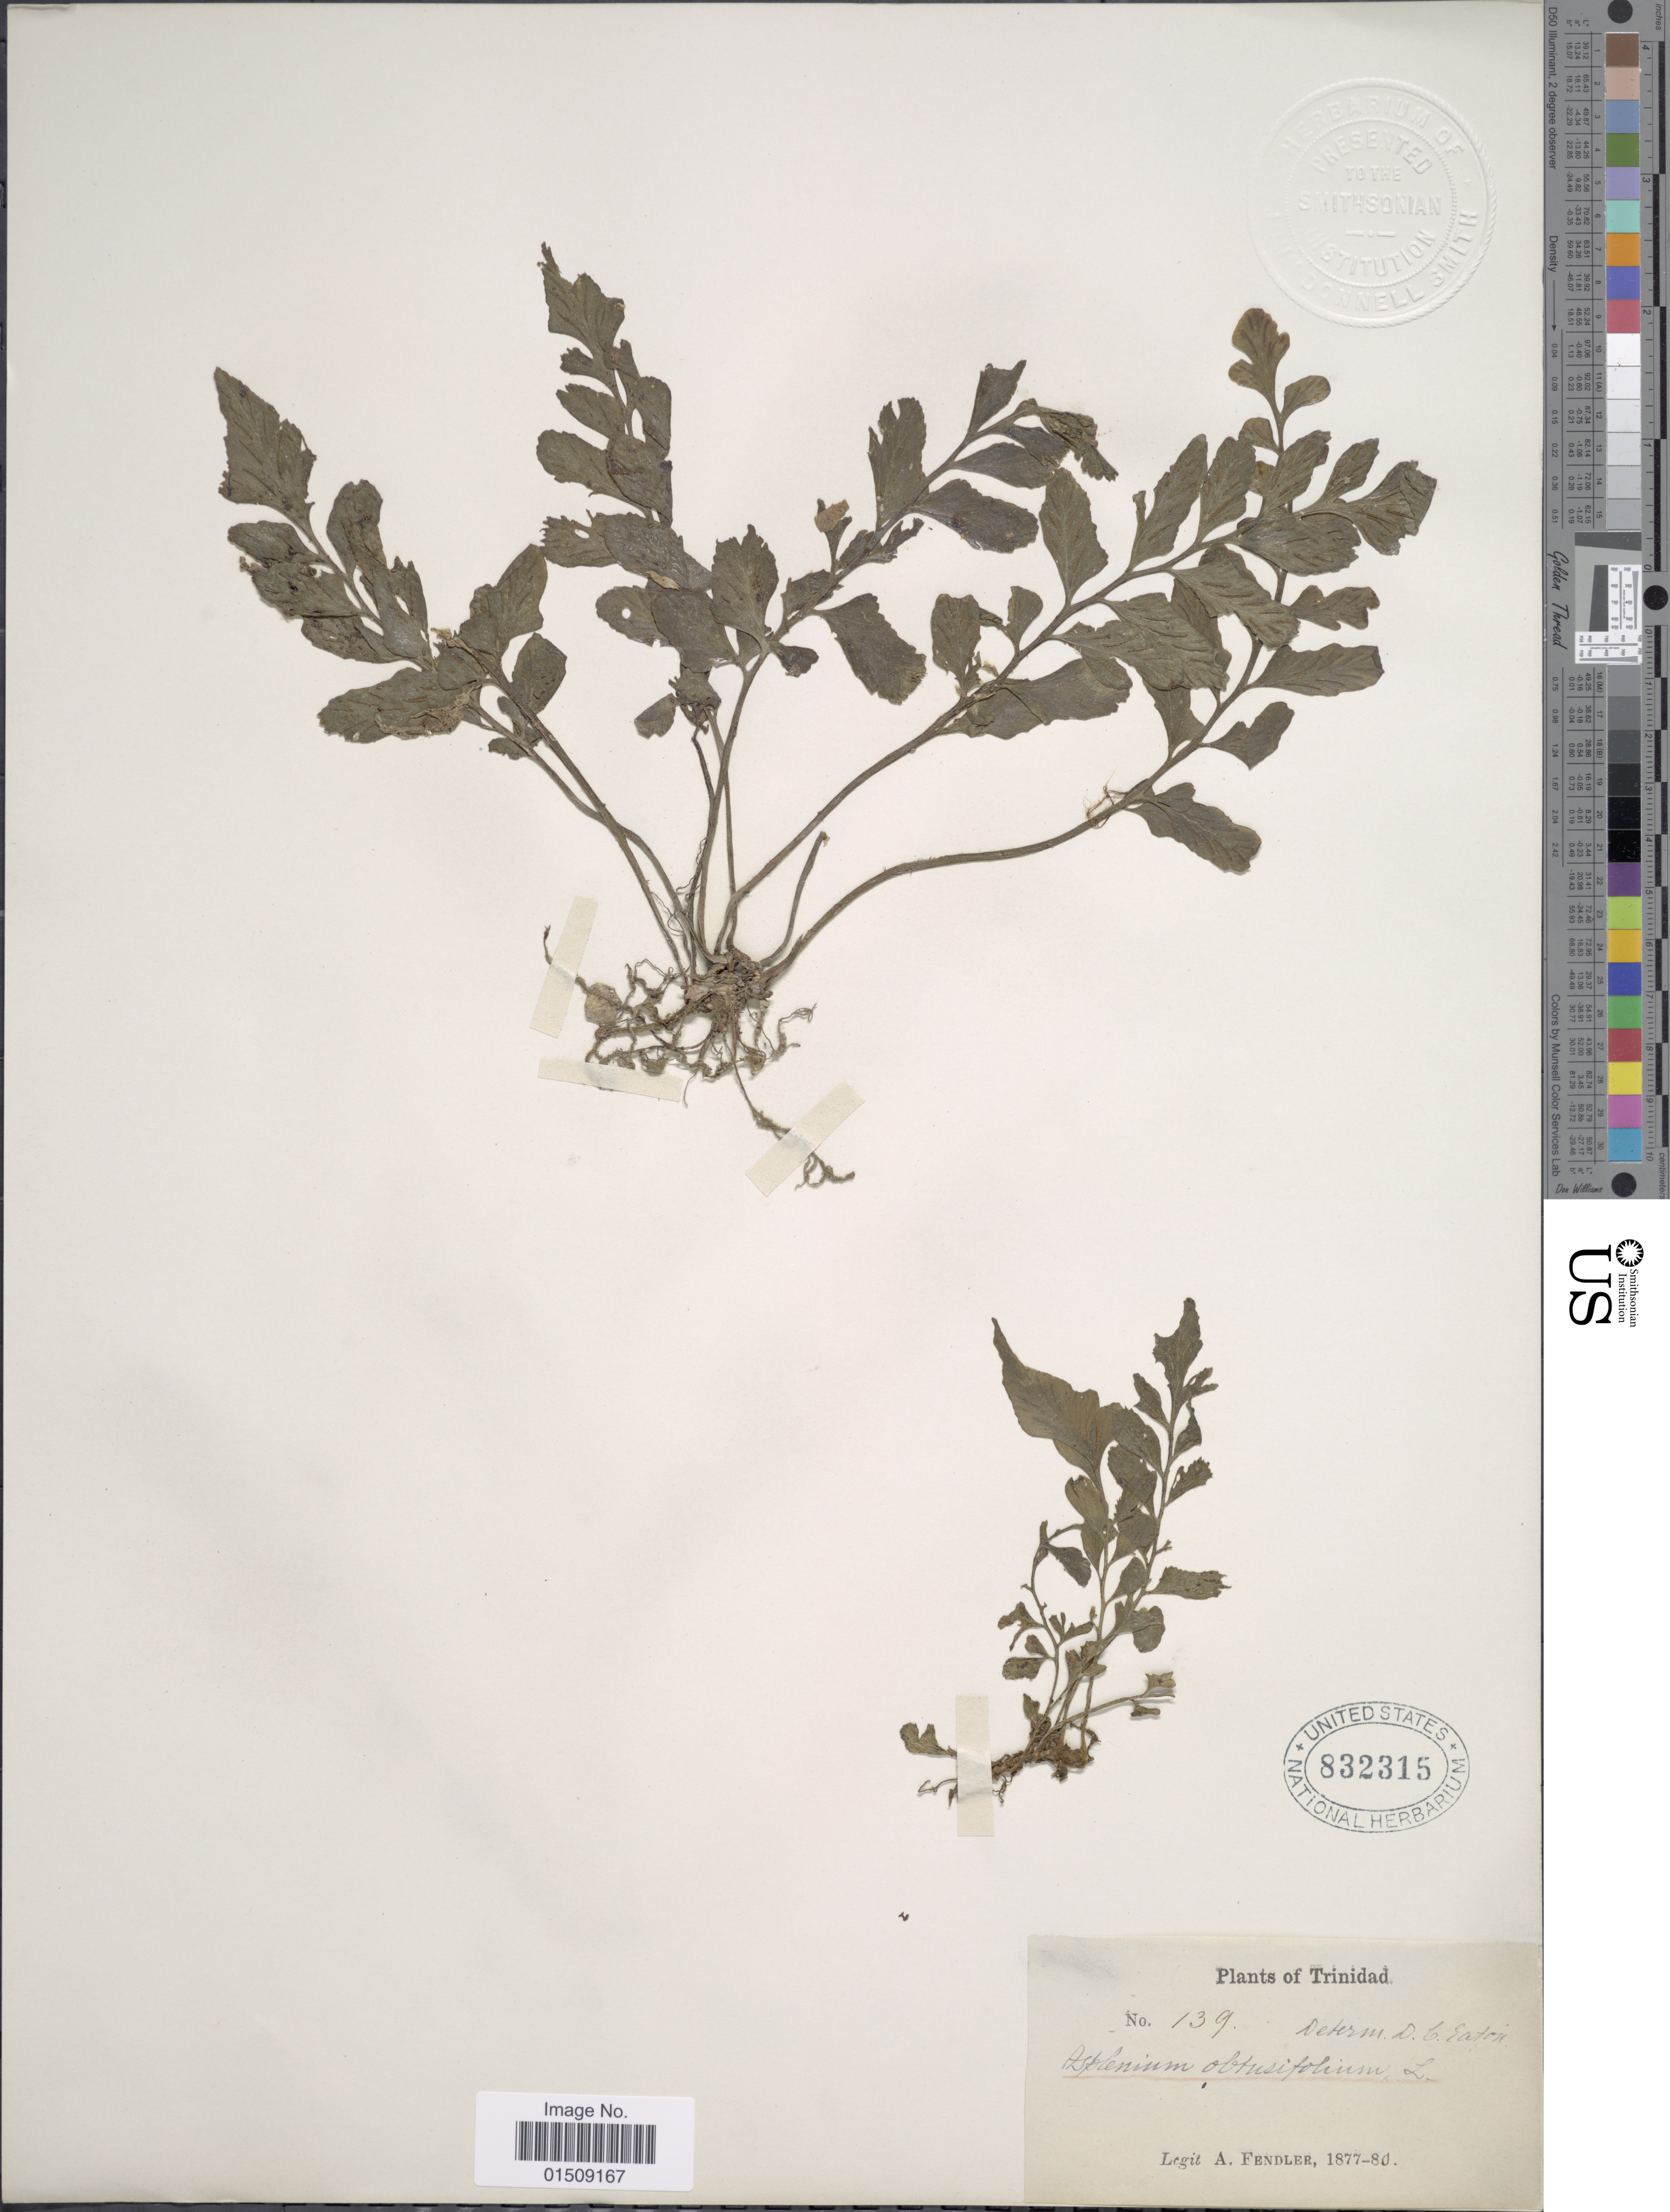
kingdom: Plantae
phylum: Tracheophyta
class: Polypodiopsida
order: Polypodiales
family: Aspleniaceae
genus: Asplenium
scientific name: Asplenium obtusifolium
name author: L.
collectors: A. Fendler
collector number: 139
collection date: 1877/1880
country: Trinidad and Tobago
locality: Trinidad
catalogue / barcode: US 832315